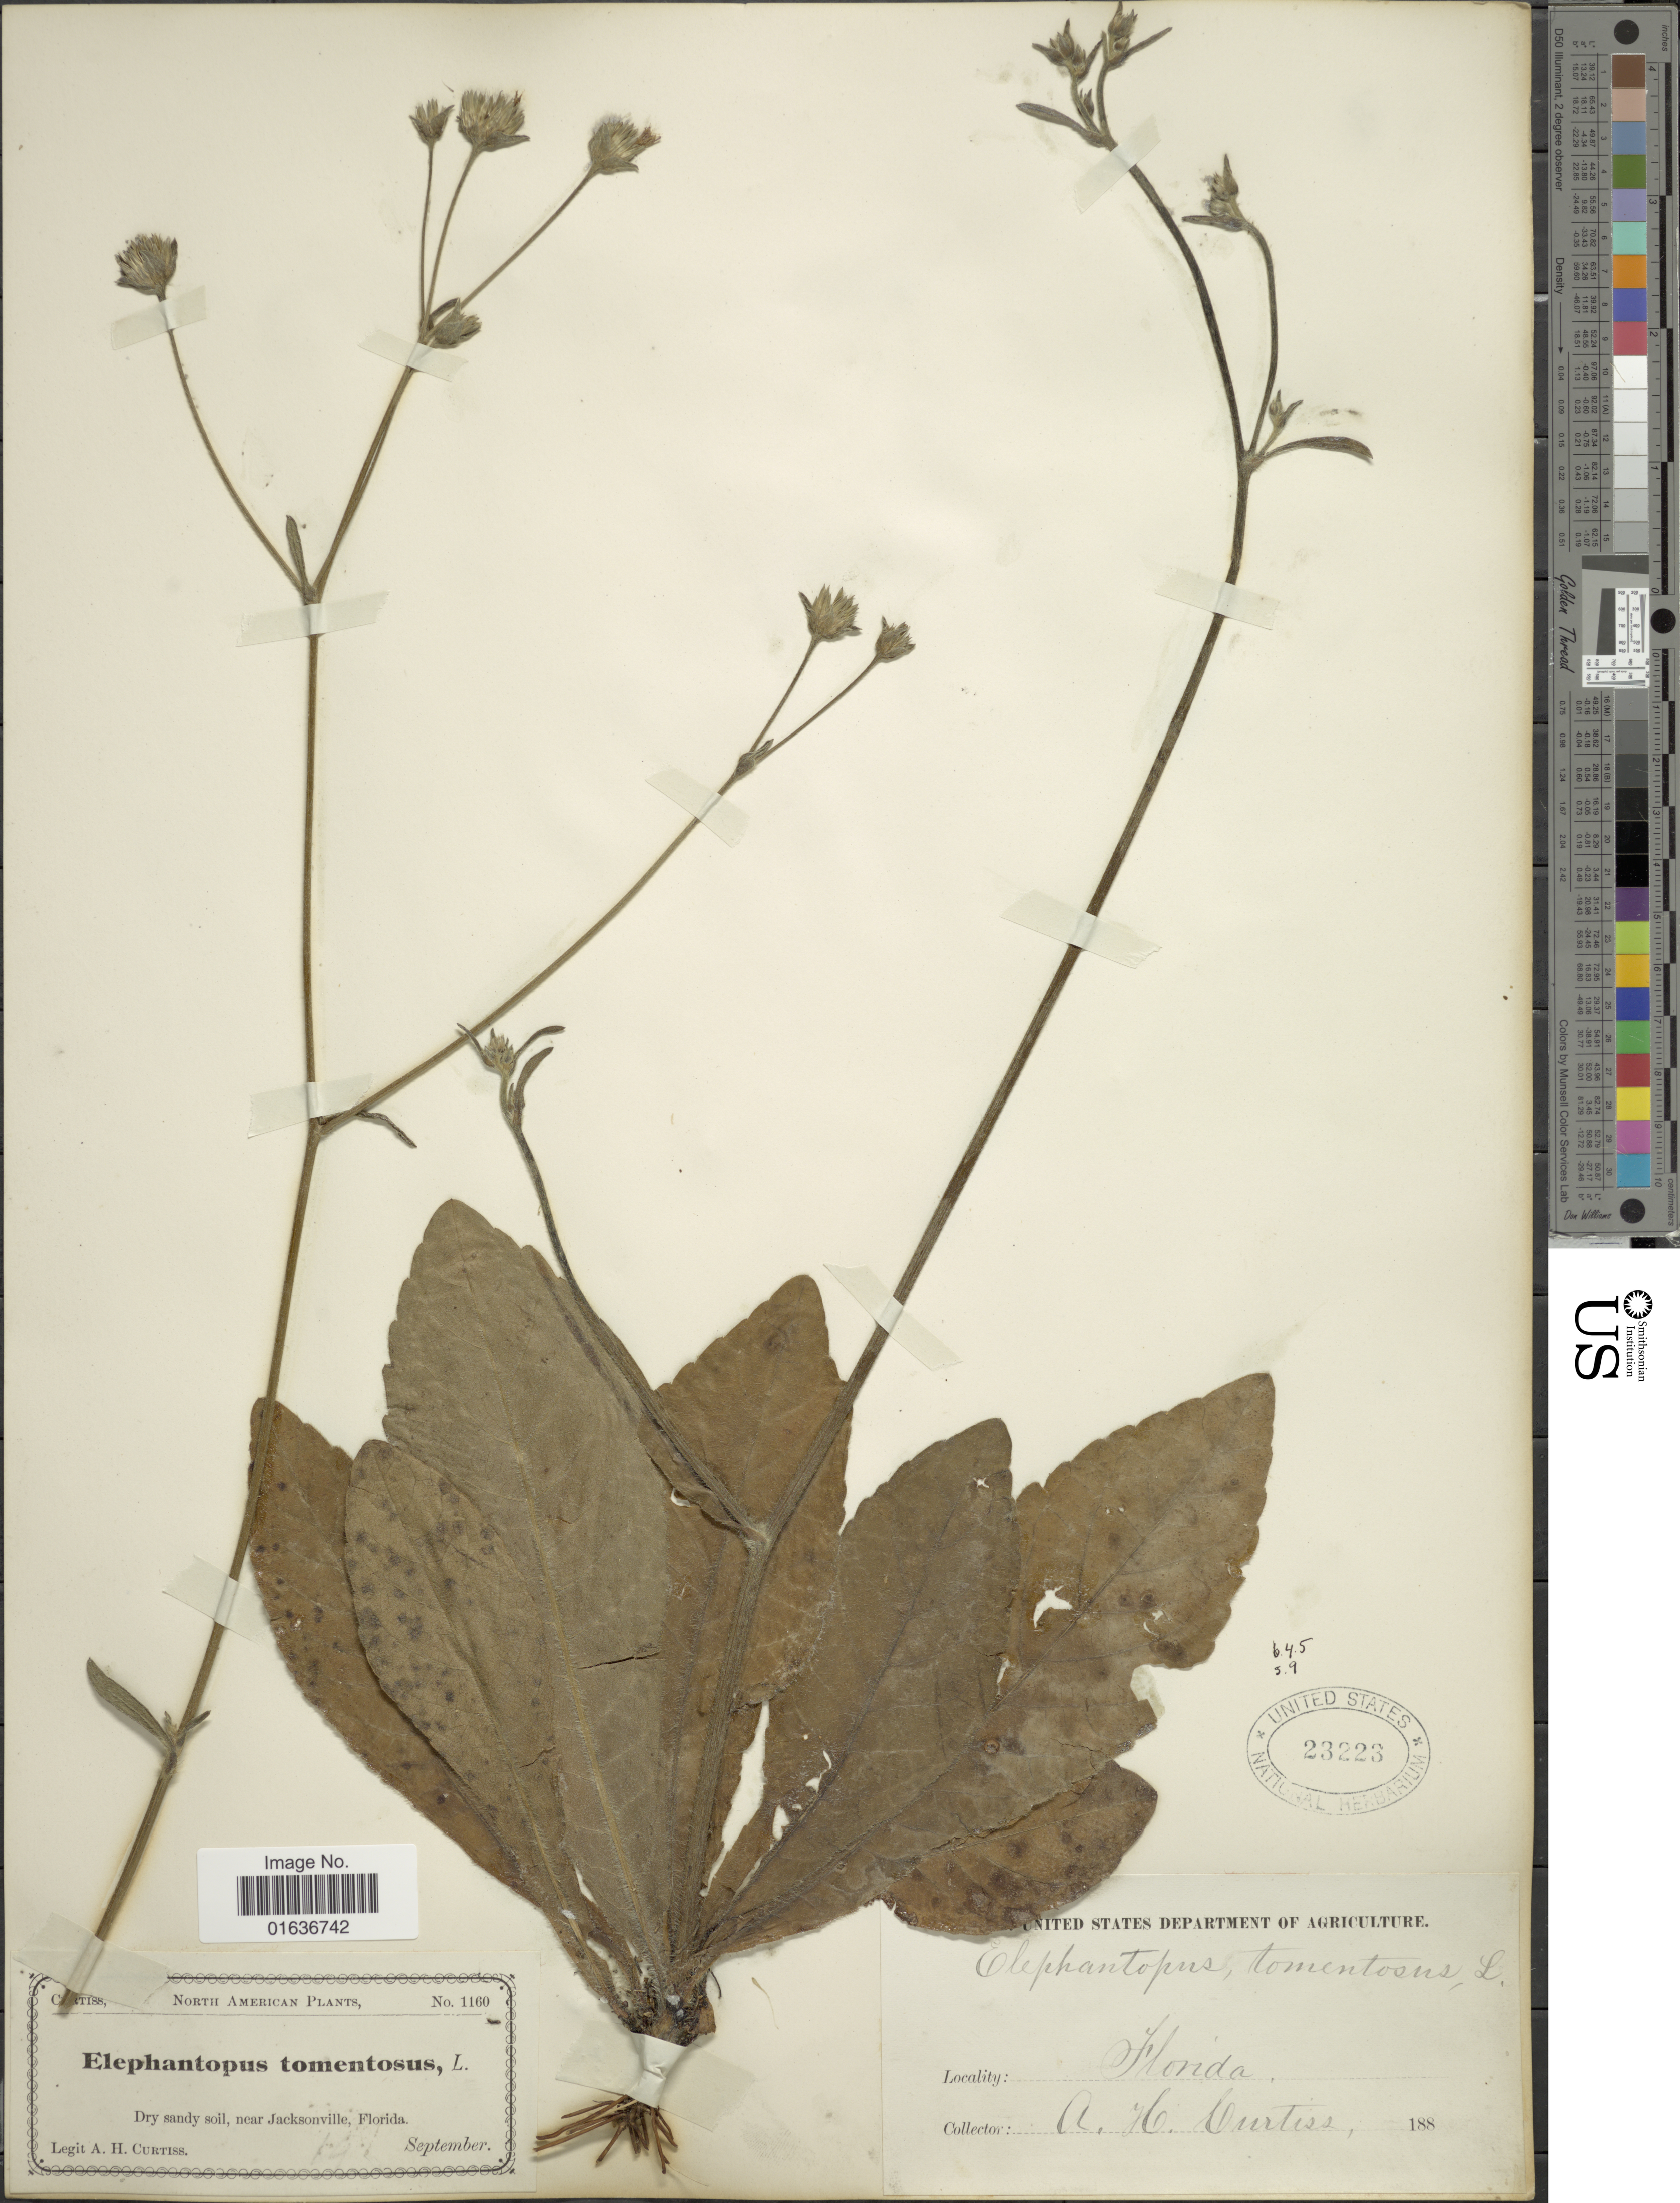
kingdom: Plantae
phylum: Tracheophyta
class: Magnoliopsida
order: Asterales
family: Asteraceae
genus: Elephantopus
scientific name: Elephantopus tomentosus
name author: L.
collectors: A. H. Curtiss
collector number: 1160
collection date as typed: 188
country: United States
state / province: Florida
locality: Dry sandy soil, near Jacksonville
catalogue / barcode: US 23223